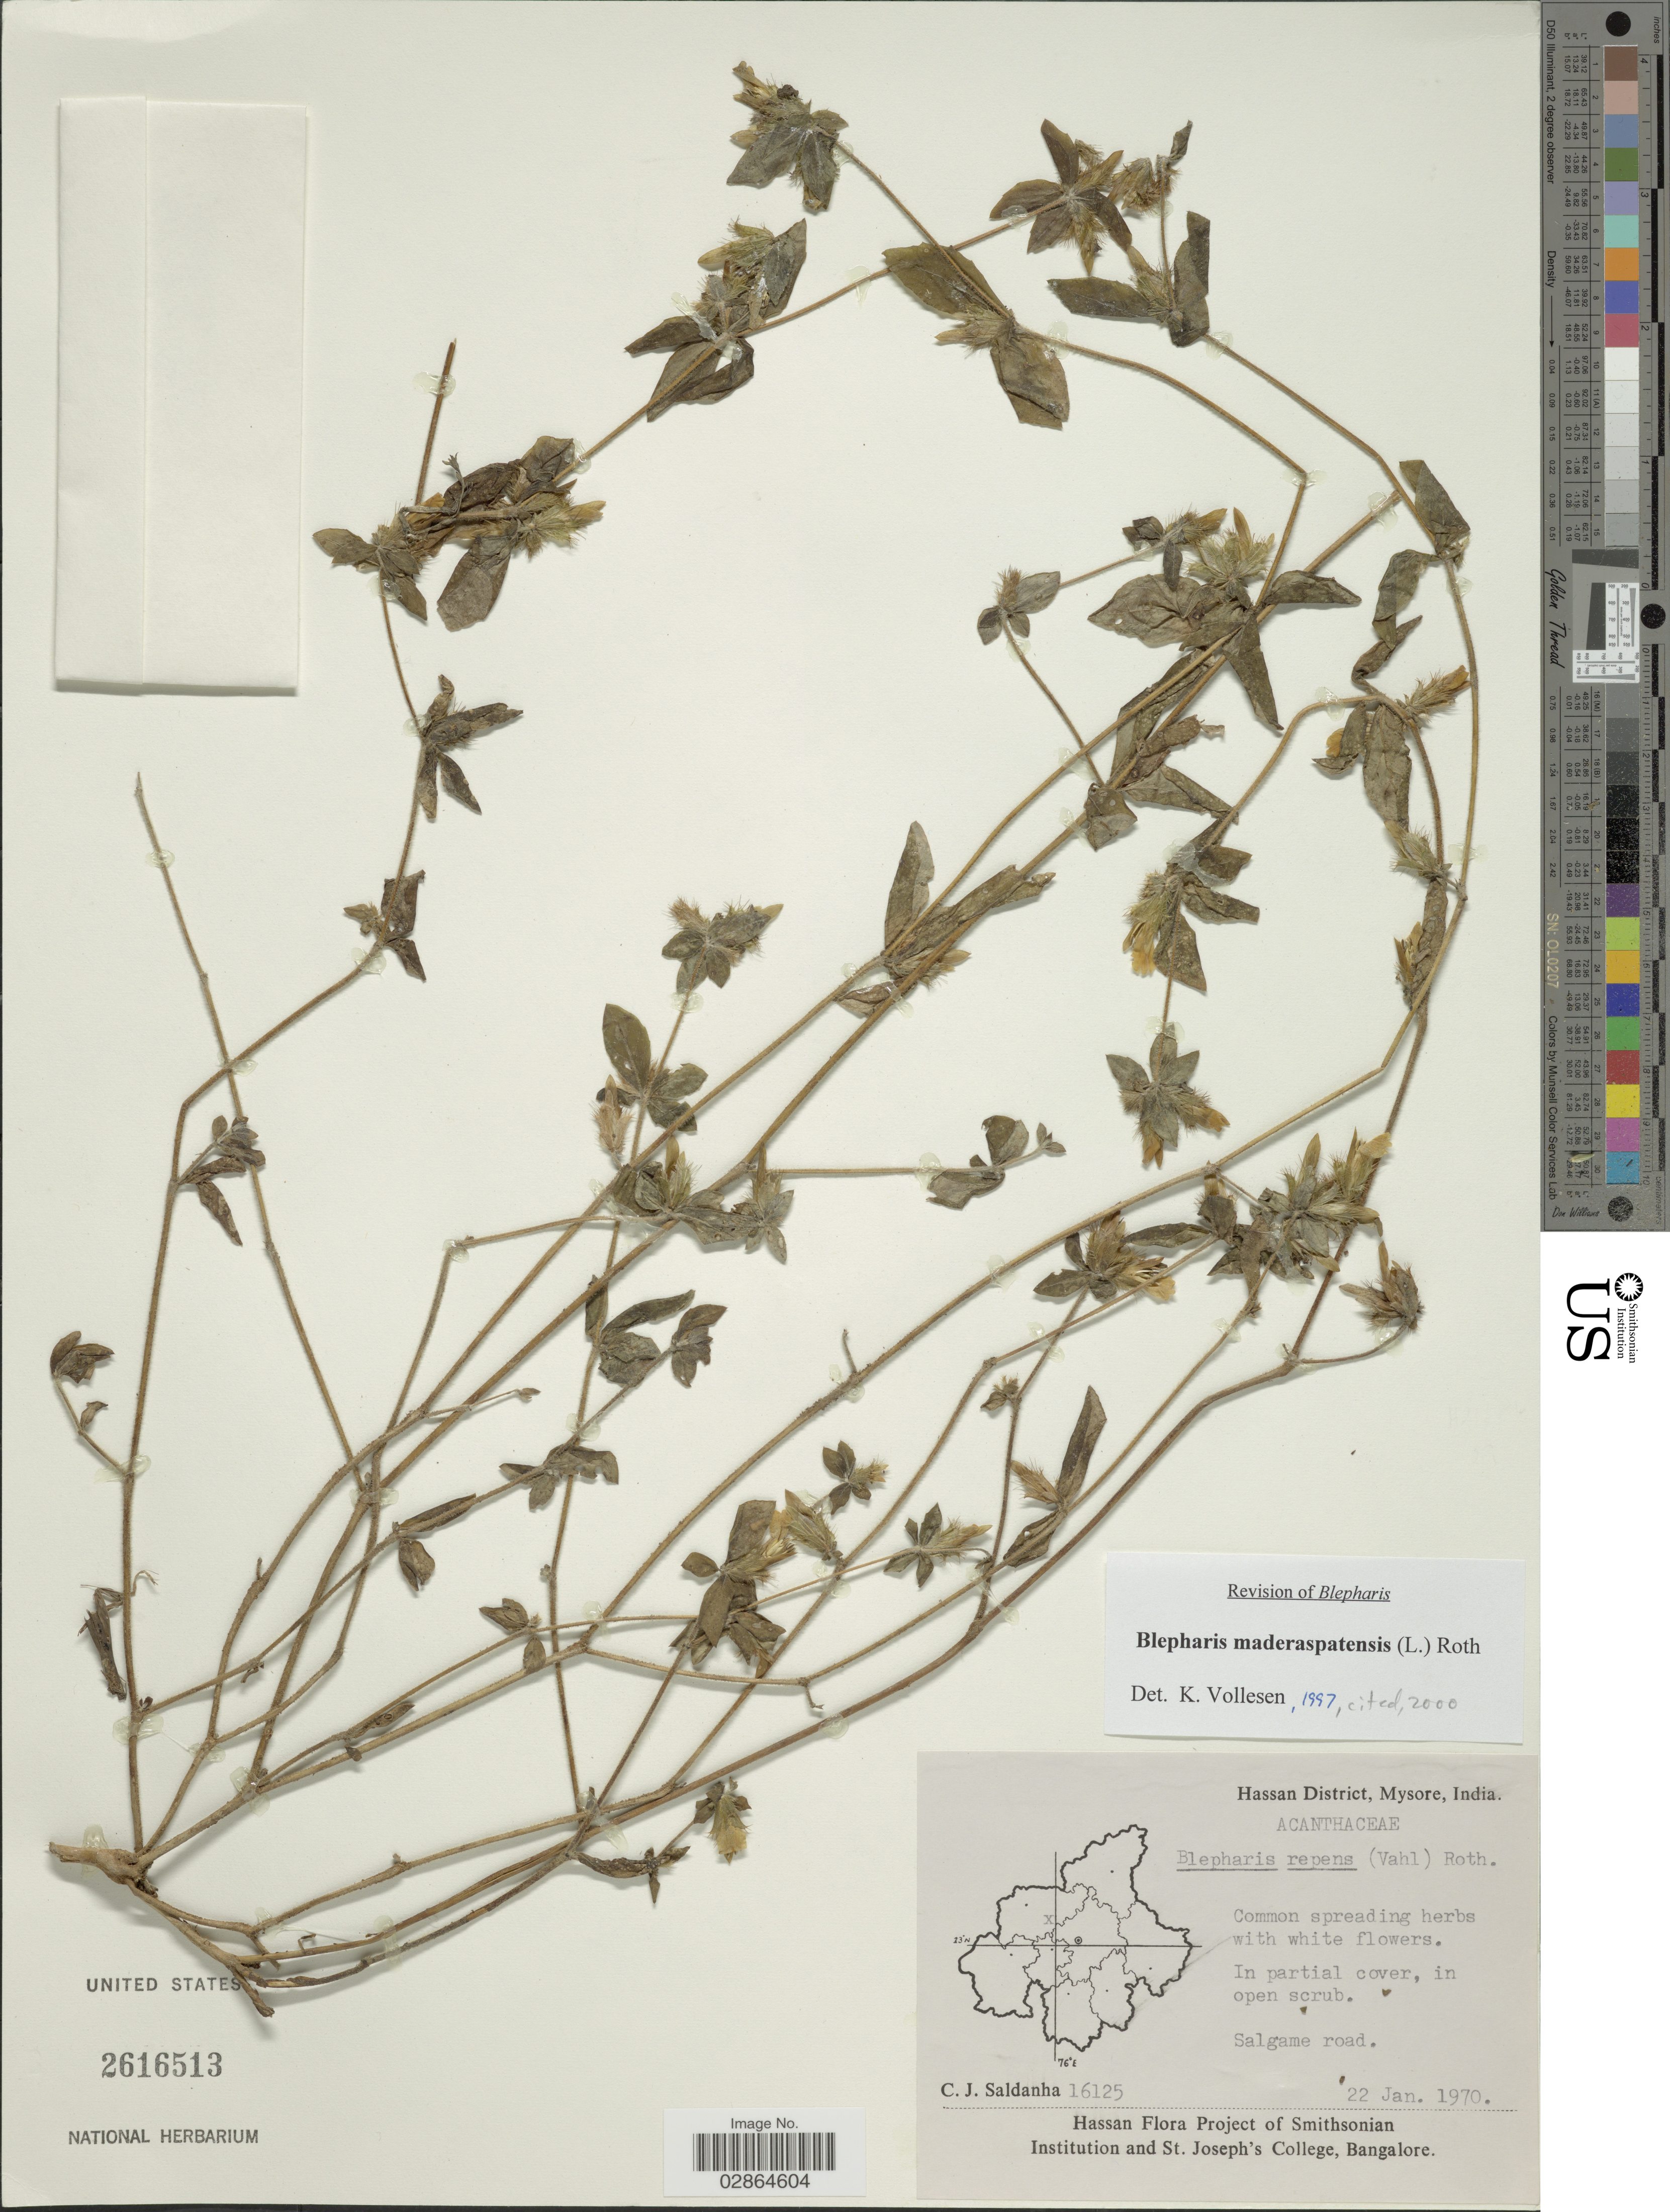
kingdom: Plantae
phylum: Tracheophyta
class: Magnoliopsida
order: Lamiales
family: Acanthaceae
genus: Blepharis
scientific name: Blepharis maderaspatensis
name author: (L.) B. Heyne ex Roth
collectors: C. J. Saldanha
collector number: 16125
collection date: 1970-01-22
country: India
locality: Hassan District, Mysore, Salgame road.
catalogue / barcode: US 2616513